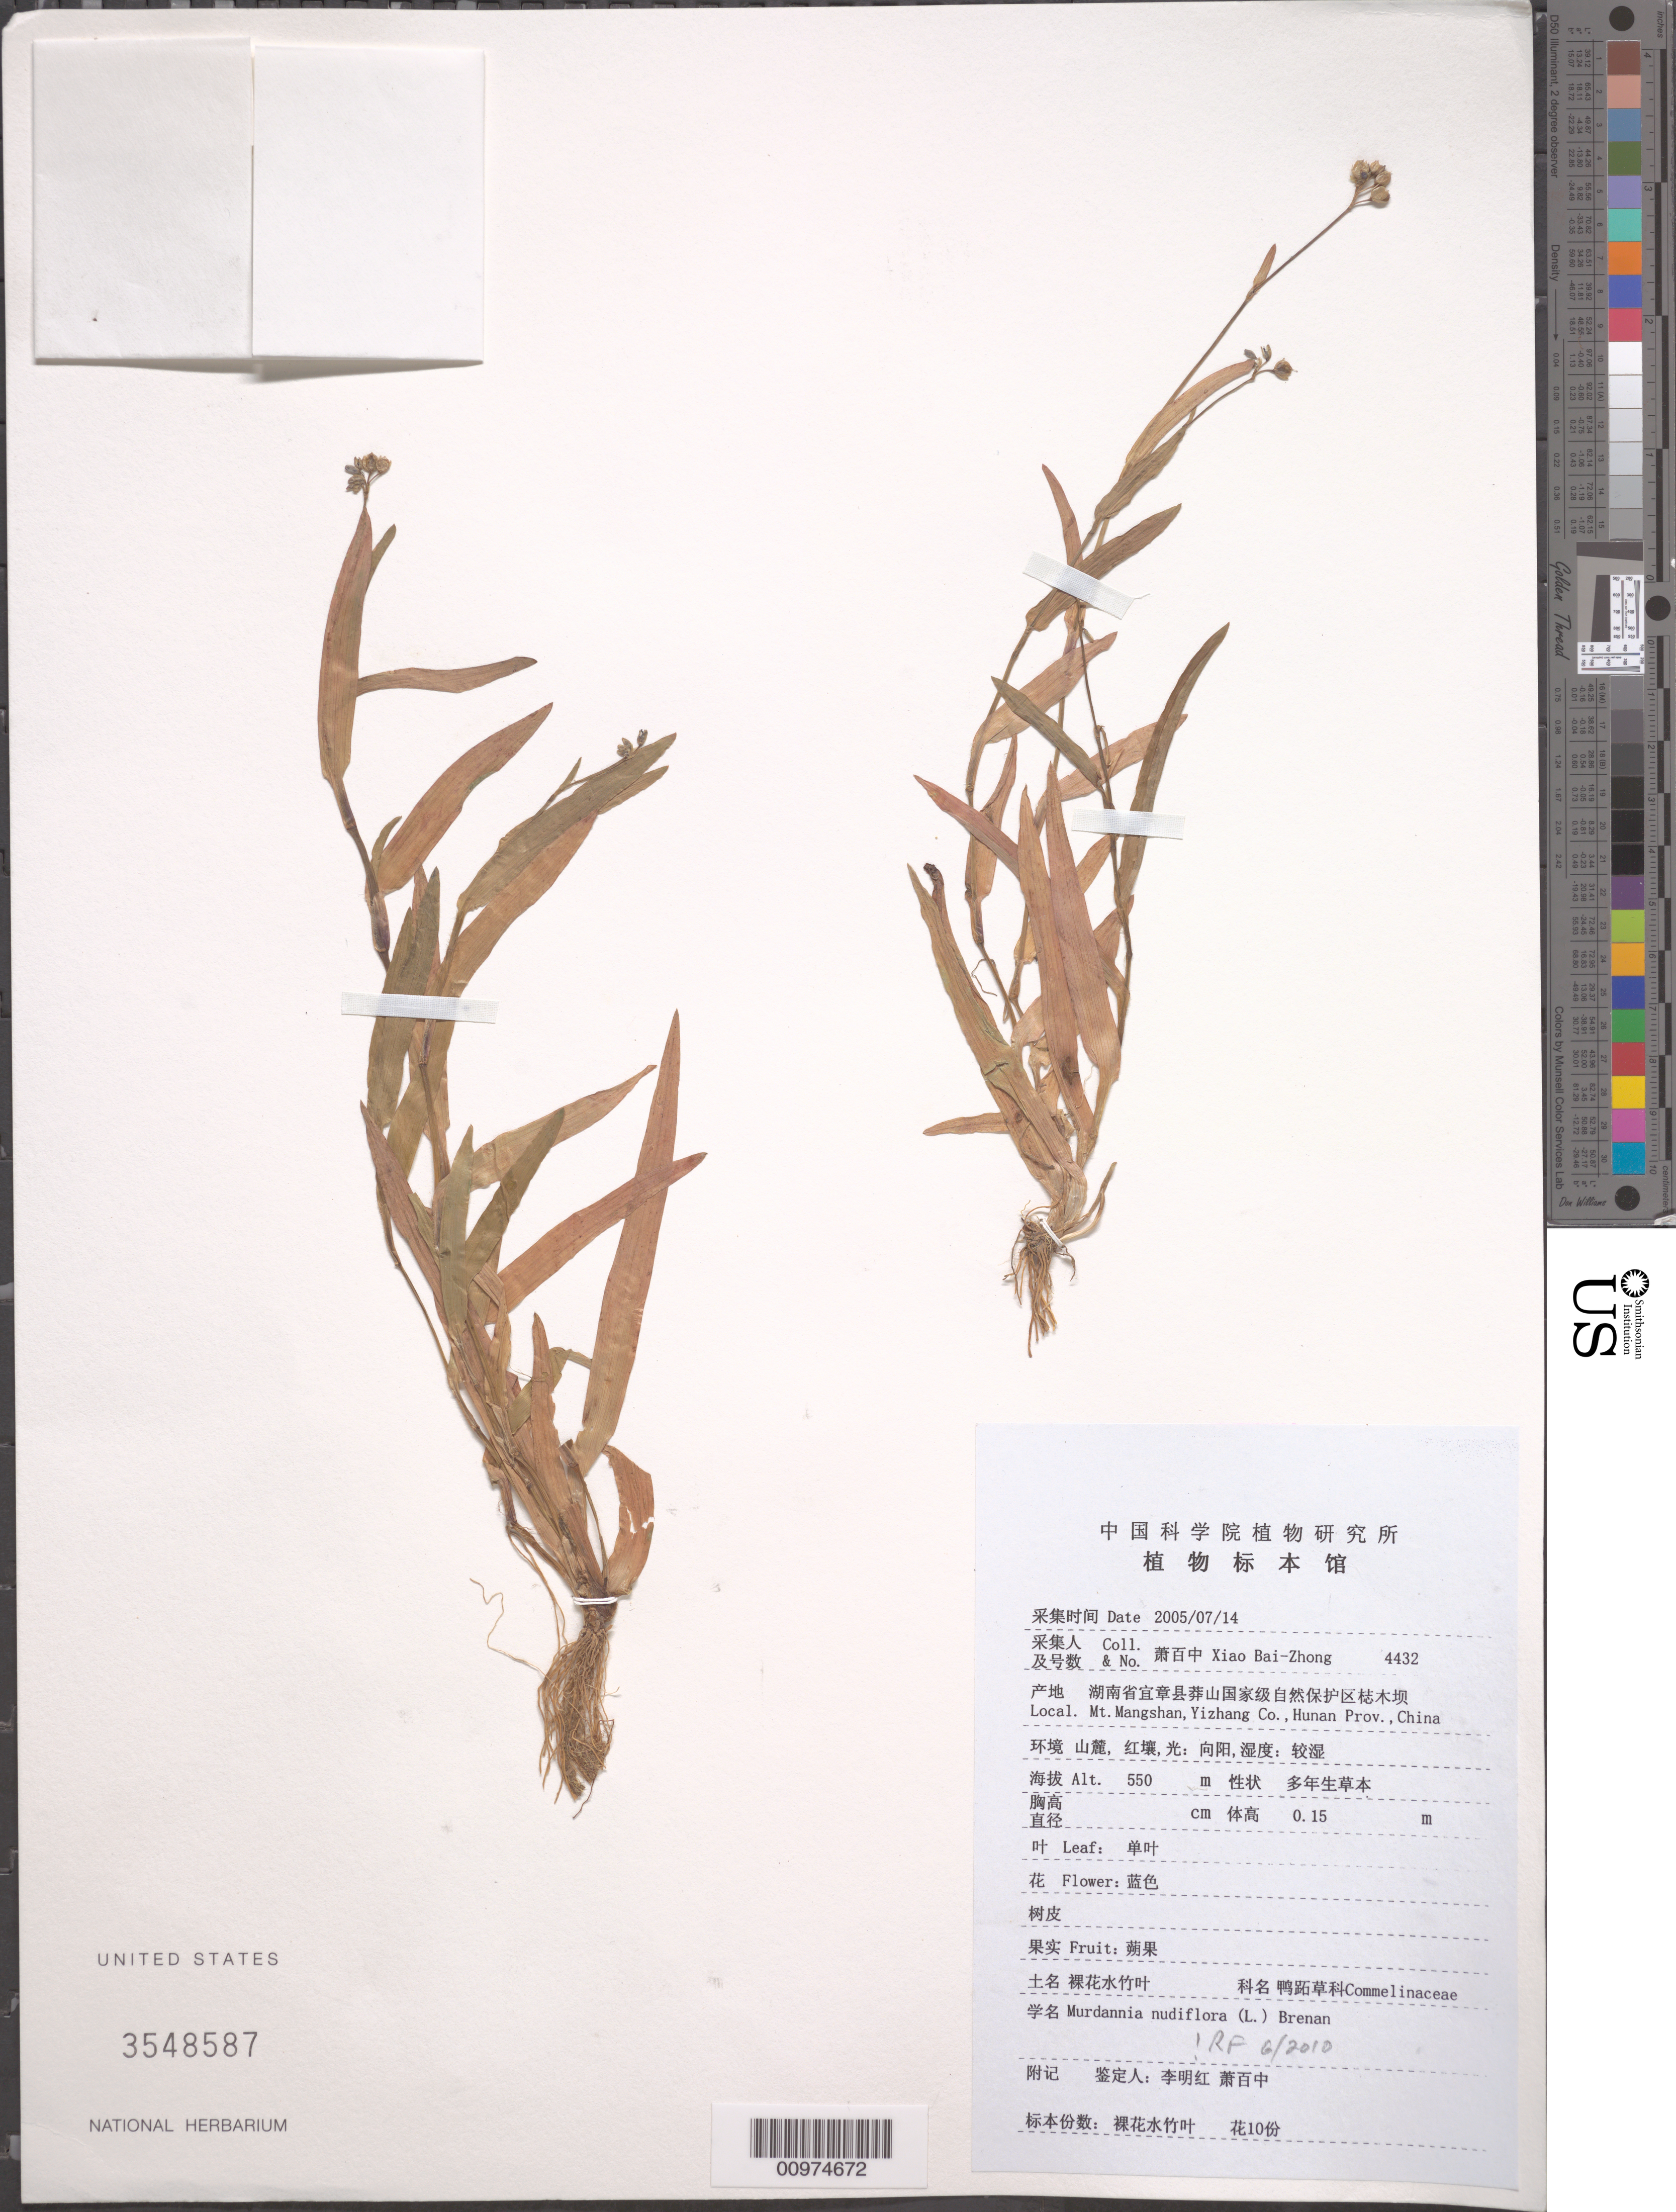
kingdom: Plantae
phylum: Tracheophyta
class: Liliopsida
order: Commelinales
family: Commelinaceae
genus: Murdannia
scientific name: Murdannia nudiflora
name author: (L.) Brenan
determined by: Faden, Robert B., (US), Smithsonian Institution - National Museum of Natural History (UNITED STATES)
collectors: B. Z. Xiao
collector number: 4432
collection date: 2005-07-14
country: China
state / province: Hunan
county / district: Yizhang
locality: Mt. Mangshan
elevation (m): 550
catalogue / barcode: US 3548587